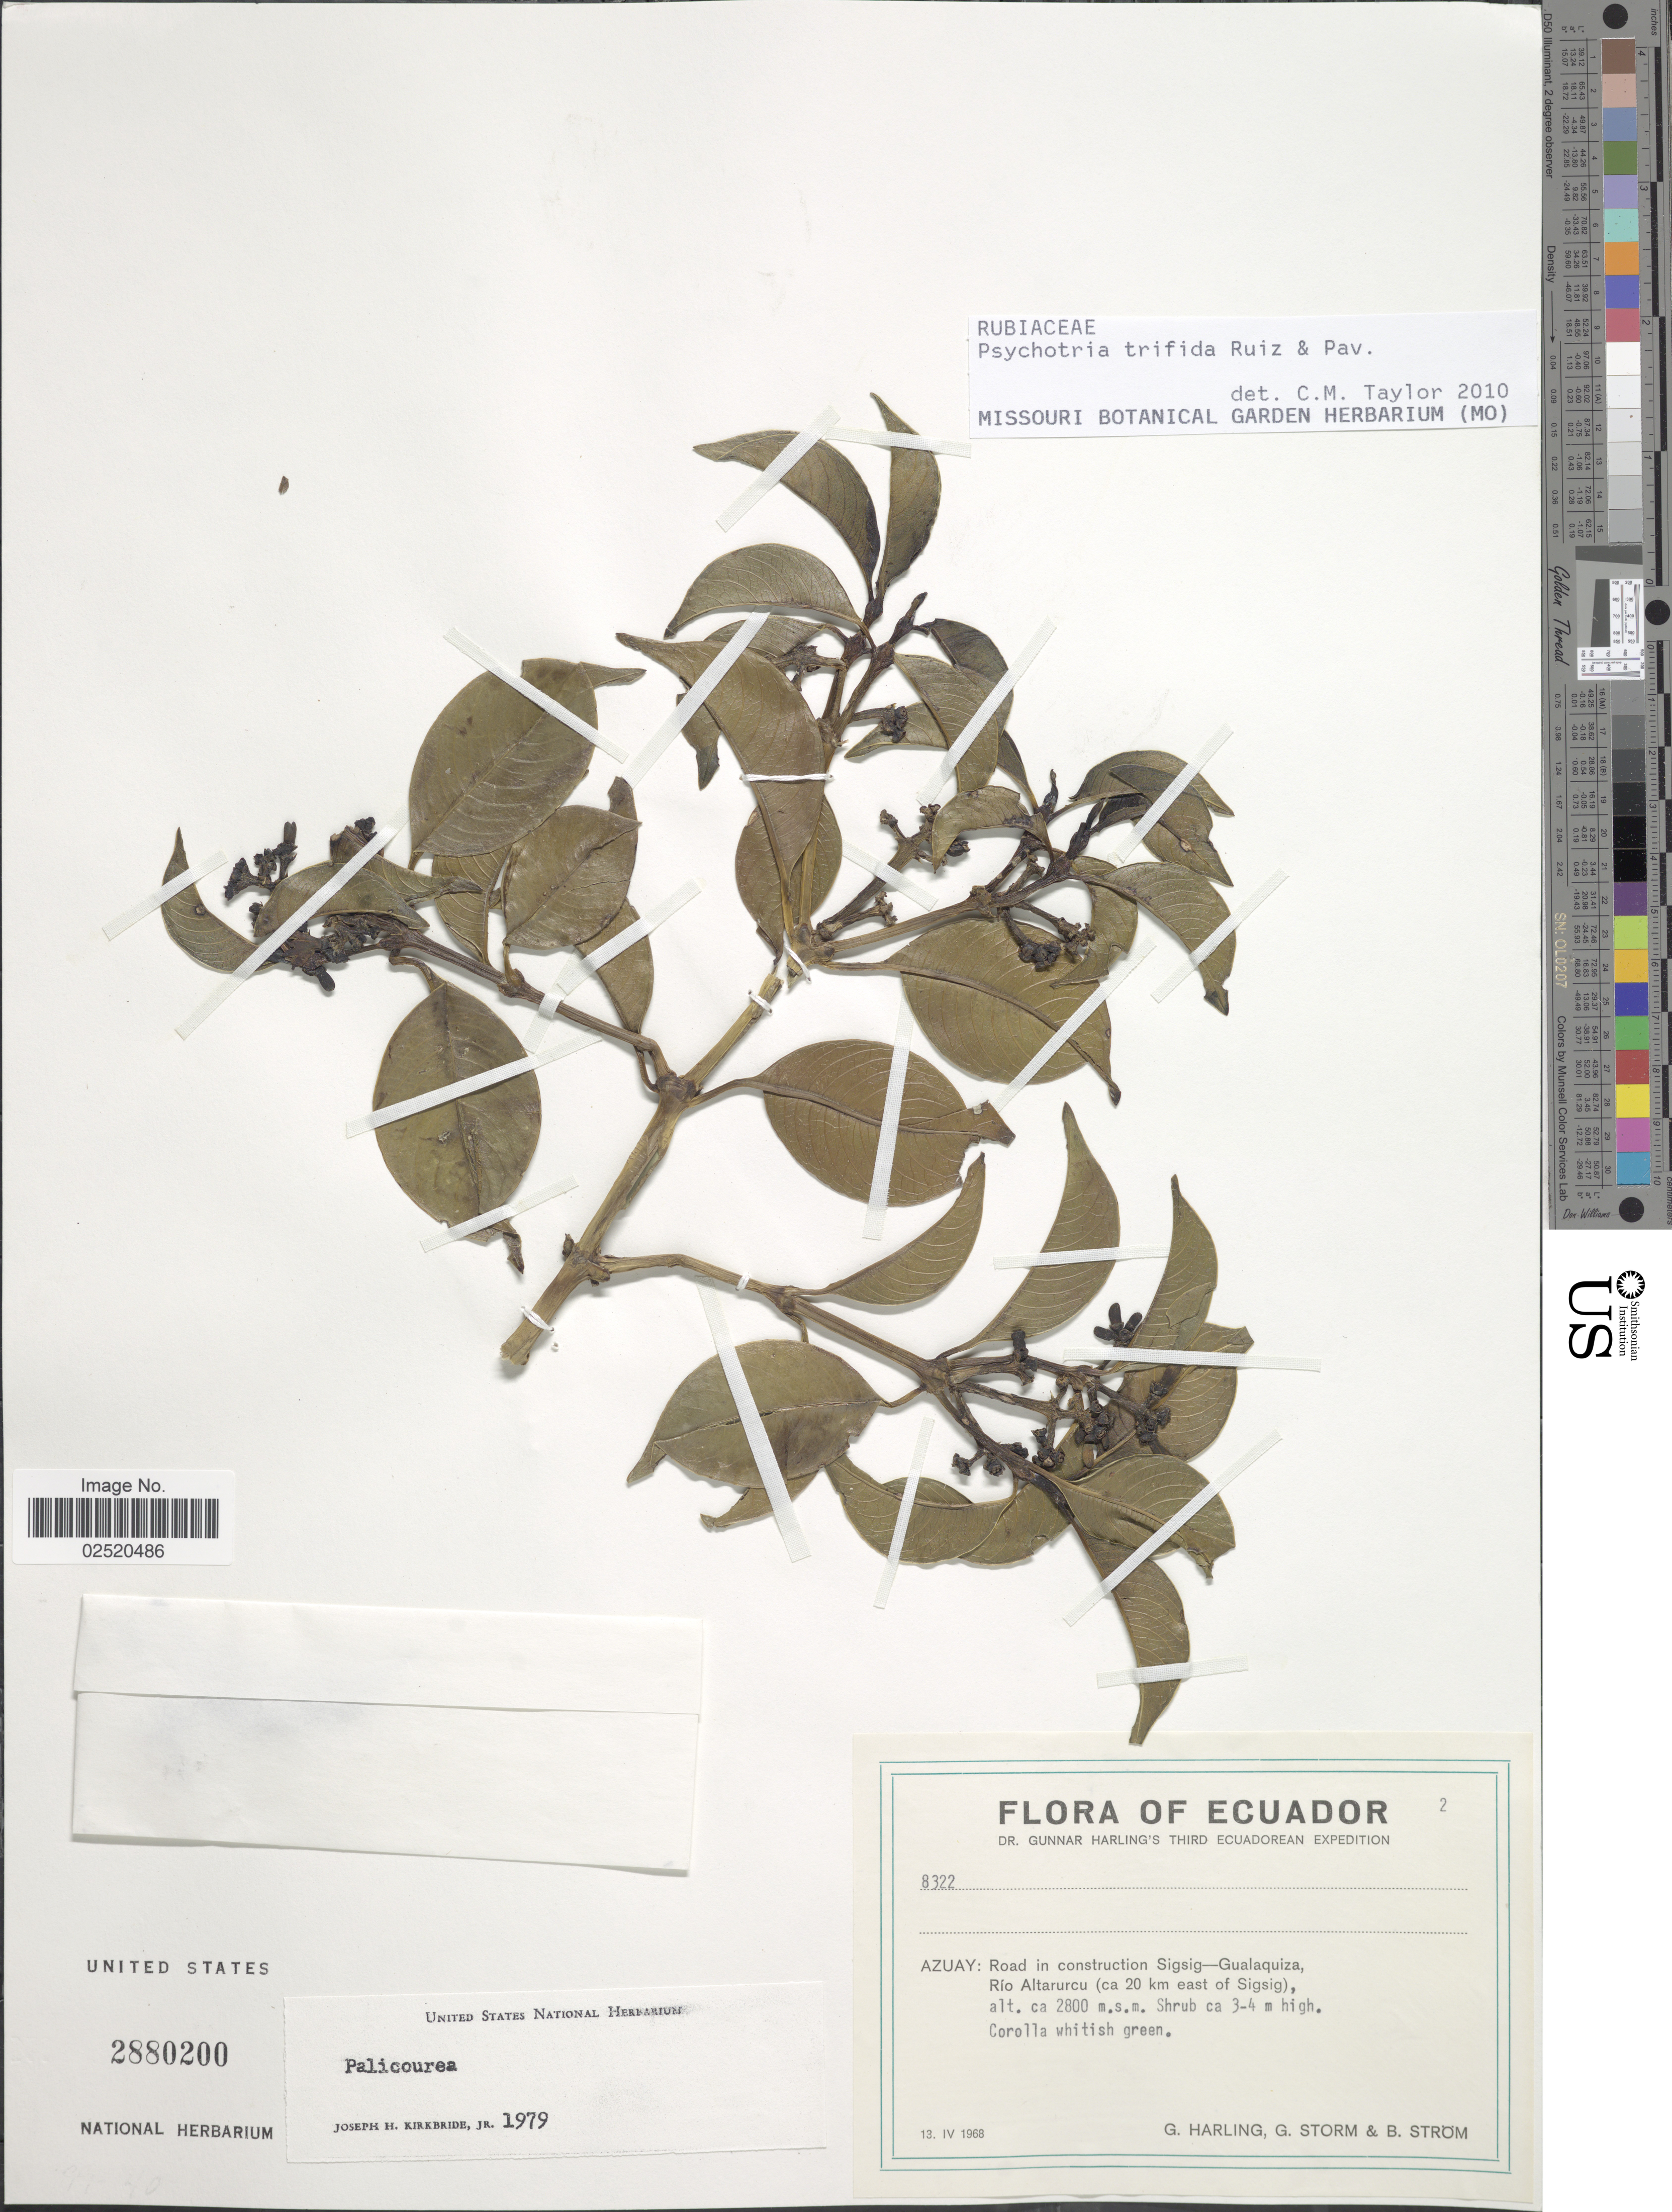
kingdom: Plantae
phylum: Tracheophyta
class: Magnoliopsida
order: Gentianales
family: Rubiaceae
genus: Psychotria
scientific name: Psychotria trifida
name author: Ruiz & Pav.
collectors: G. Harling, G. Storm & B. Ström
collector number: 8322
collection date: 1968-04-13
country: Ecuador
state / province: Azuay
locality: Road in construction Sigsig-Gualaquiza, Río Altaracu (ca 20 km east of Sigsig)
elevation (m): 2800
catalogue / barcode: US 2880200